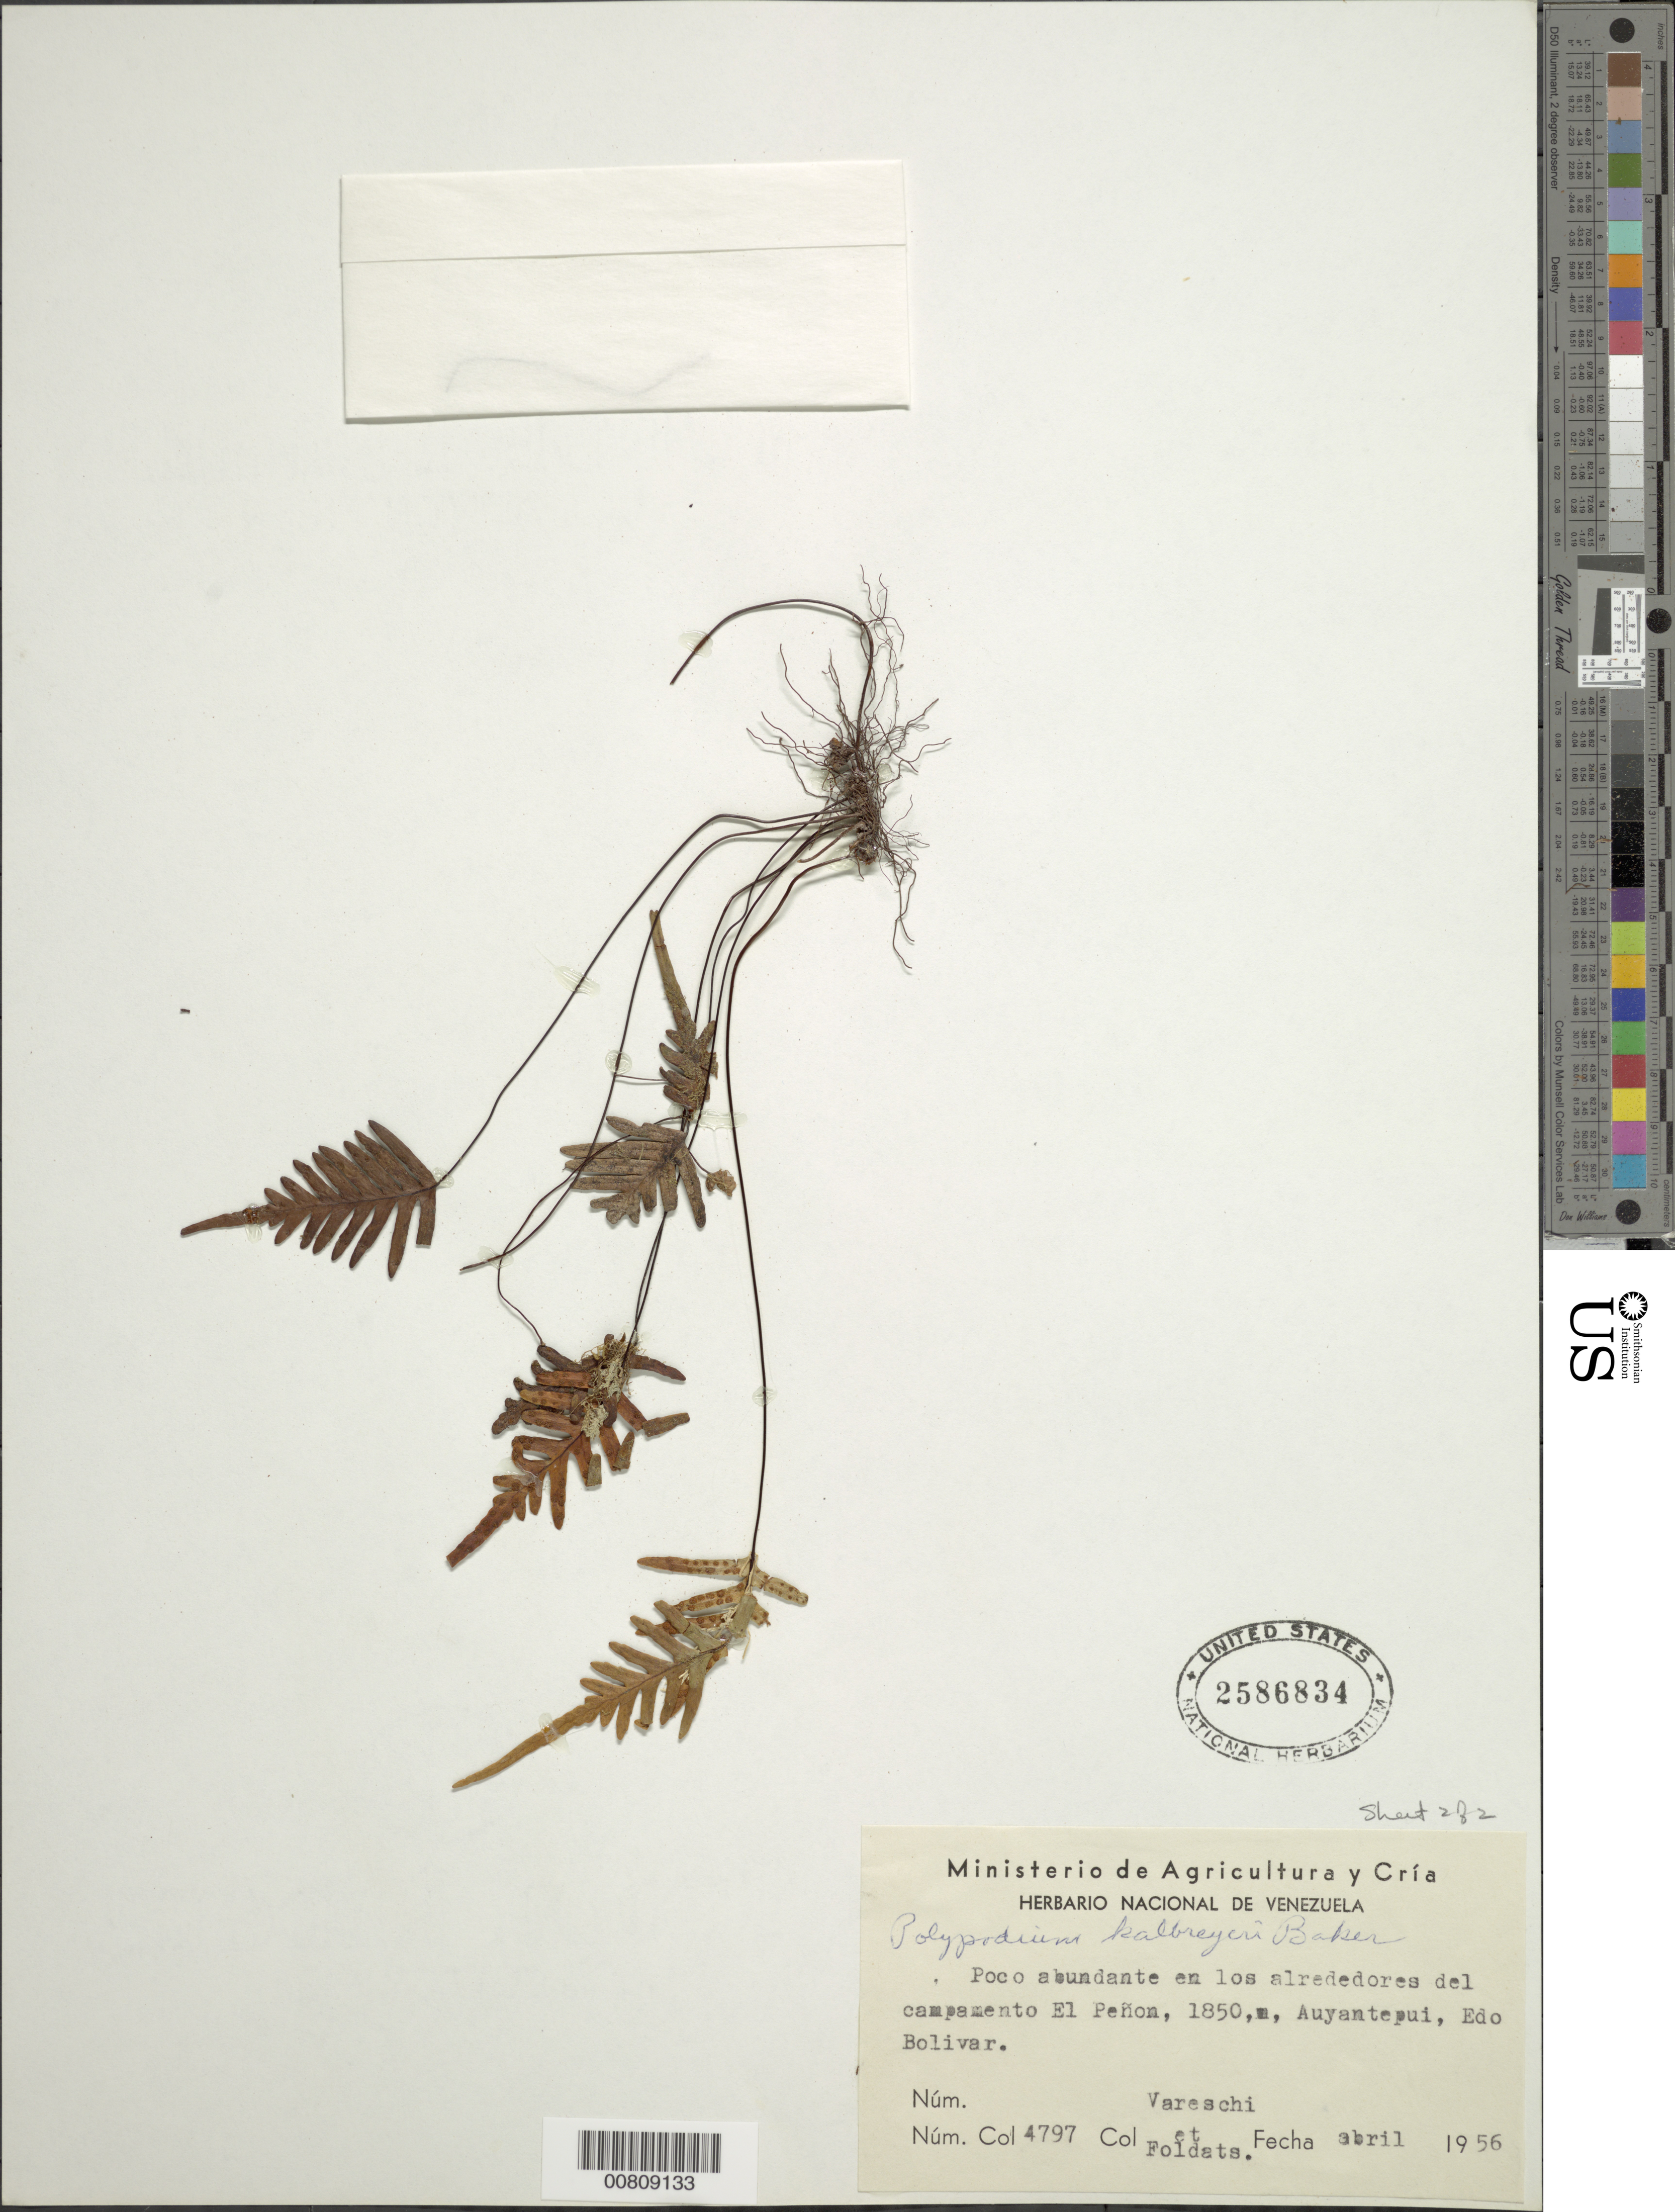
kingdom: Plantae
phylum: Tracheophyta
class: Polypodiopsida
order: Polypodiales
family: Polypodiaceae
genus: Ceradenia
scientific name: Ceradenia kalbreyeri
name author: (Baker) L.E. Bishop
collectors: -. Vareschi & Foldats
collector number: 4797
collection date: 1956-04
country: Venezuela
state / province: Bolivar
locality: Poco abundante en los alrededores del campamento El Peñon, Auyantepui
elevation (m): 1850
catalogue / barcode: US 2586834